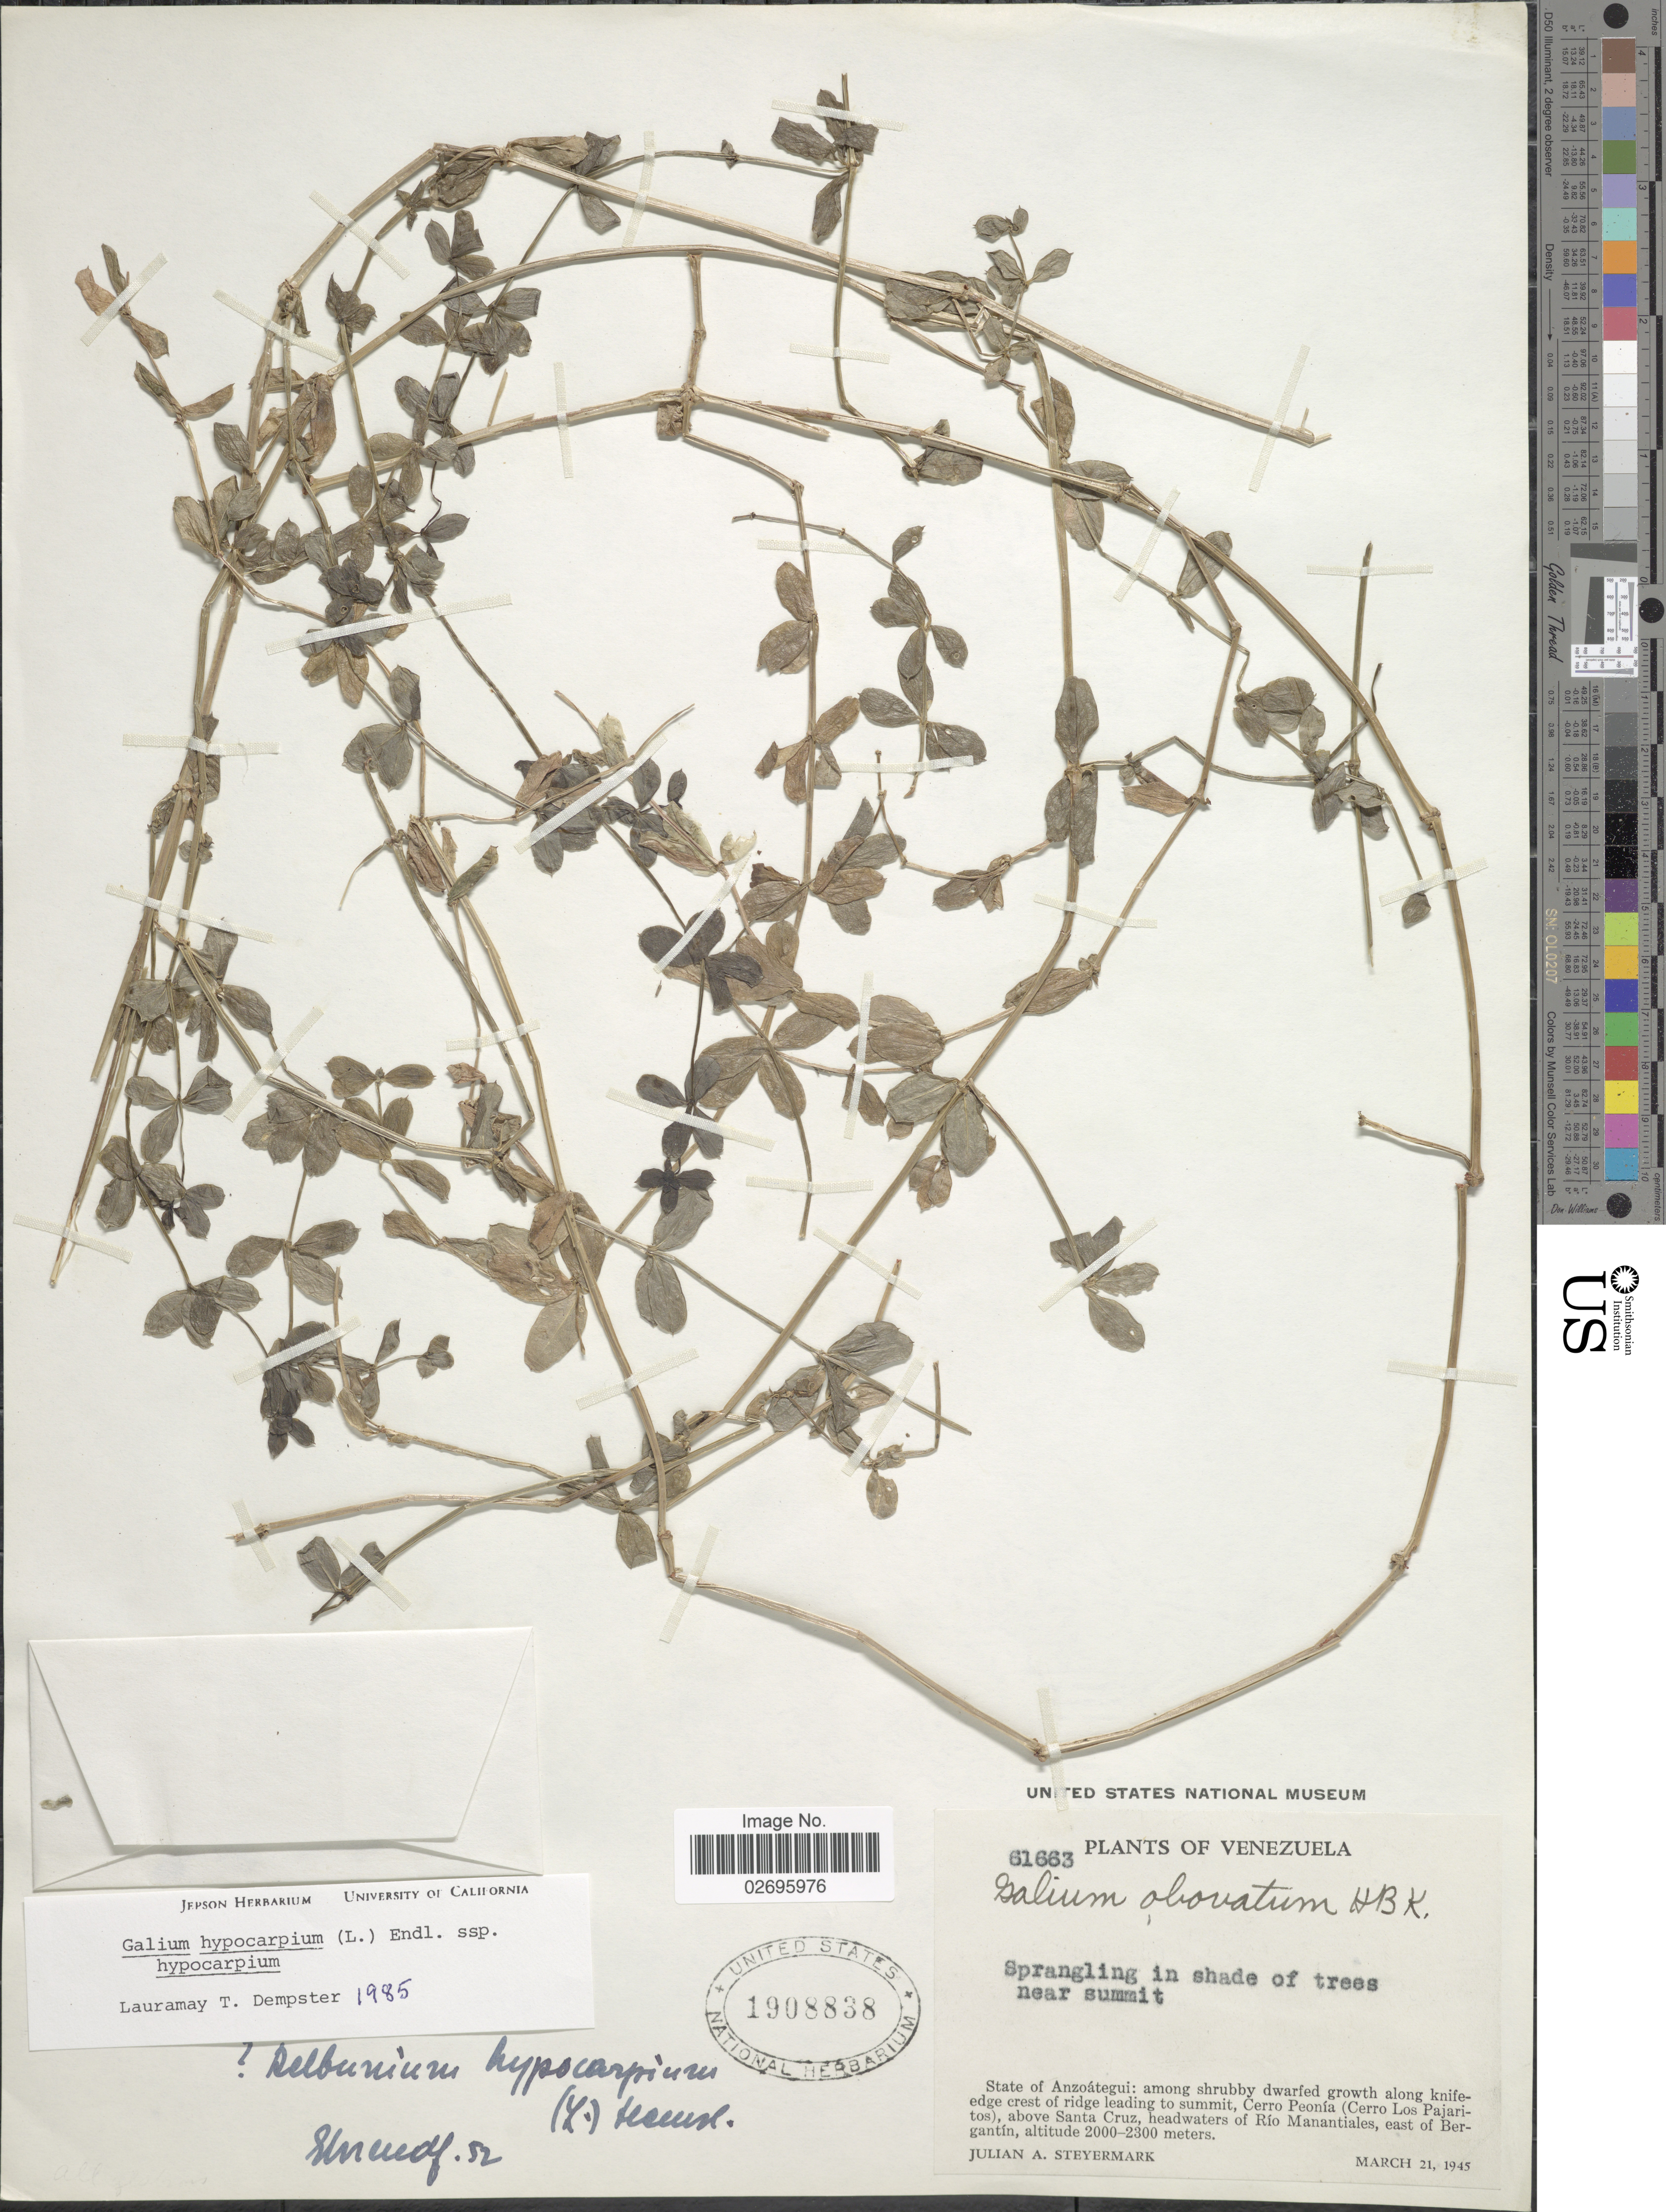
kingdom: Plantae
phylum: Tracheophyta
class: Magnoliopsida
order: Gentianales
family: Rubiaceae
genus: Galium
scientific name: Galium hypocarpium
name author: (L.) Endl. ex Griseb.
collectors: J. Steyermark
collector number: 61663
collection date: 1945-03-21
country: Venezuela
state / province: Anzoategui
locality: Sprangling in shade of trees near summit: among shrubby dwarfed growth along knife-edge crest of ridge leading to summit, Cerro Peonía (Cerro Los Pajarintos), above Santa Cruz, headwaters of Río Manantiales, east of Bergantín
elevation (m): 2000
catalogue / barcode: US 1908838